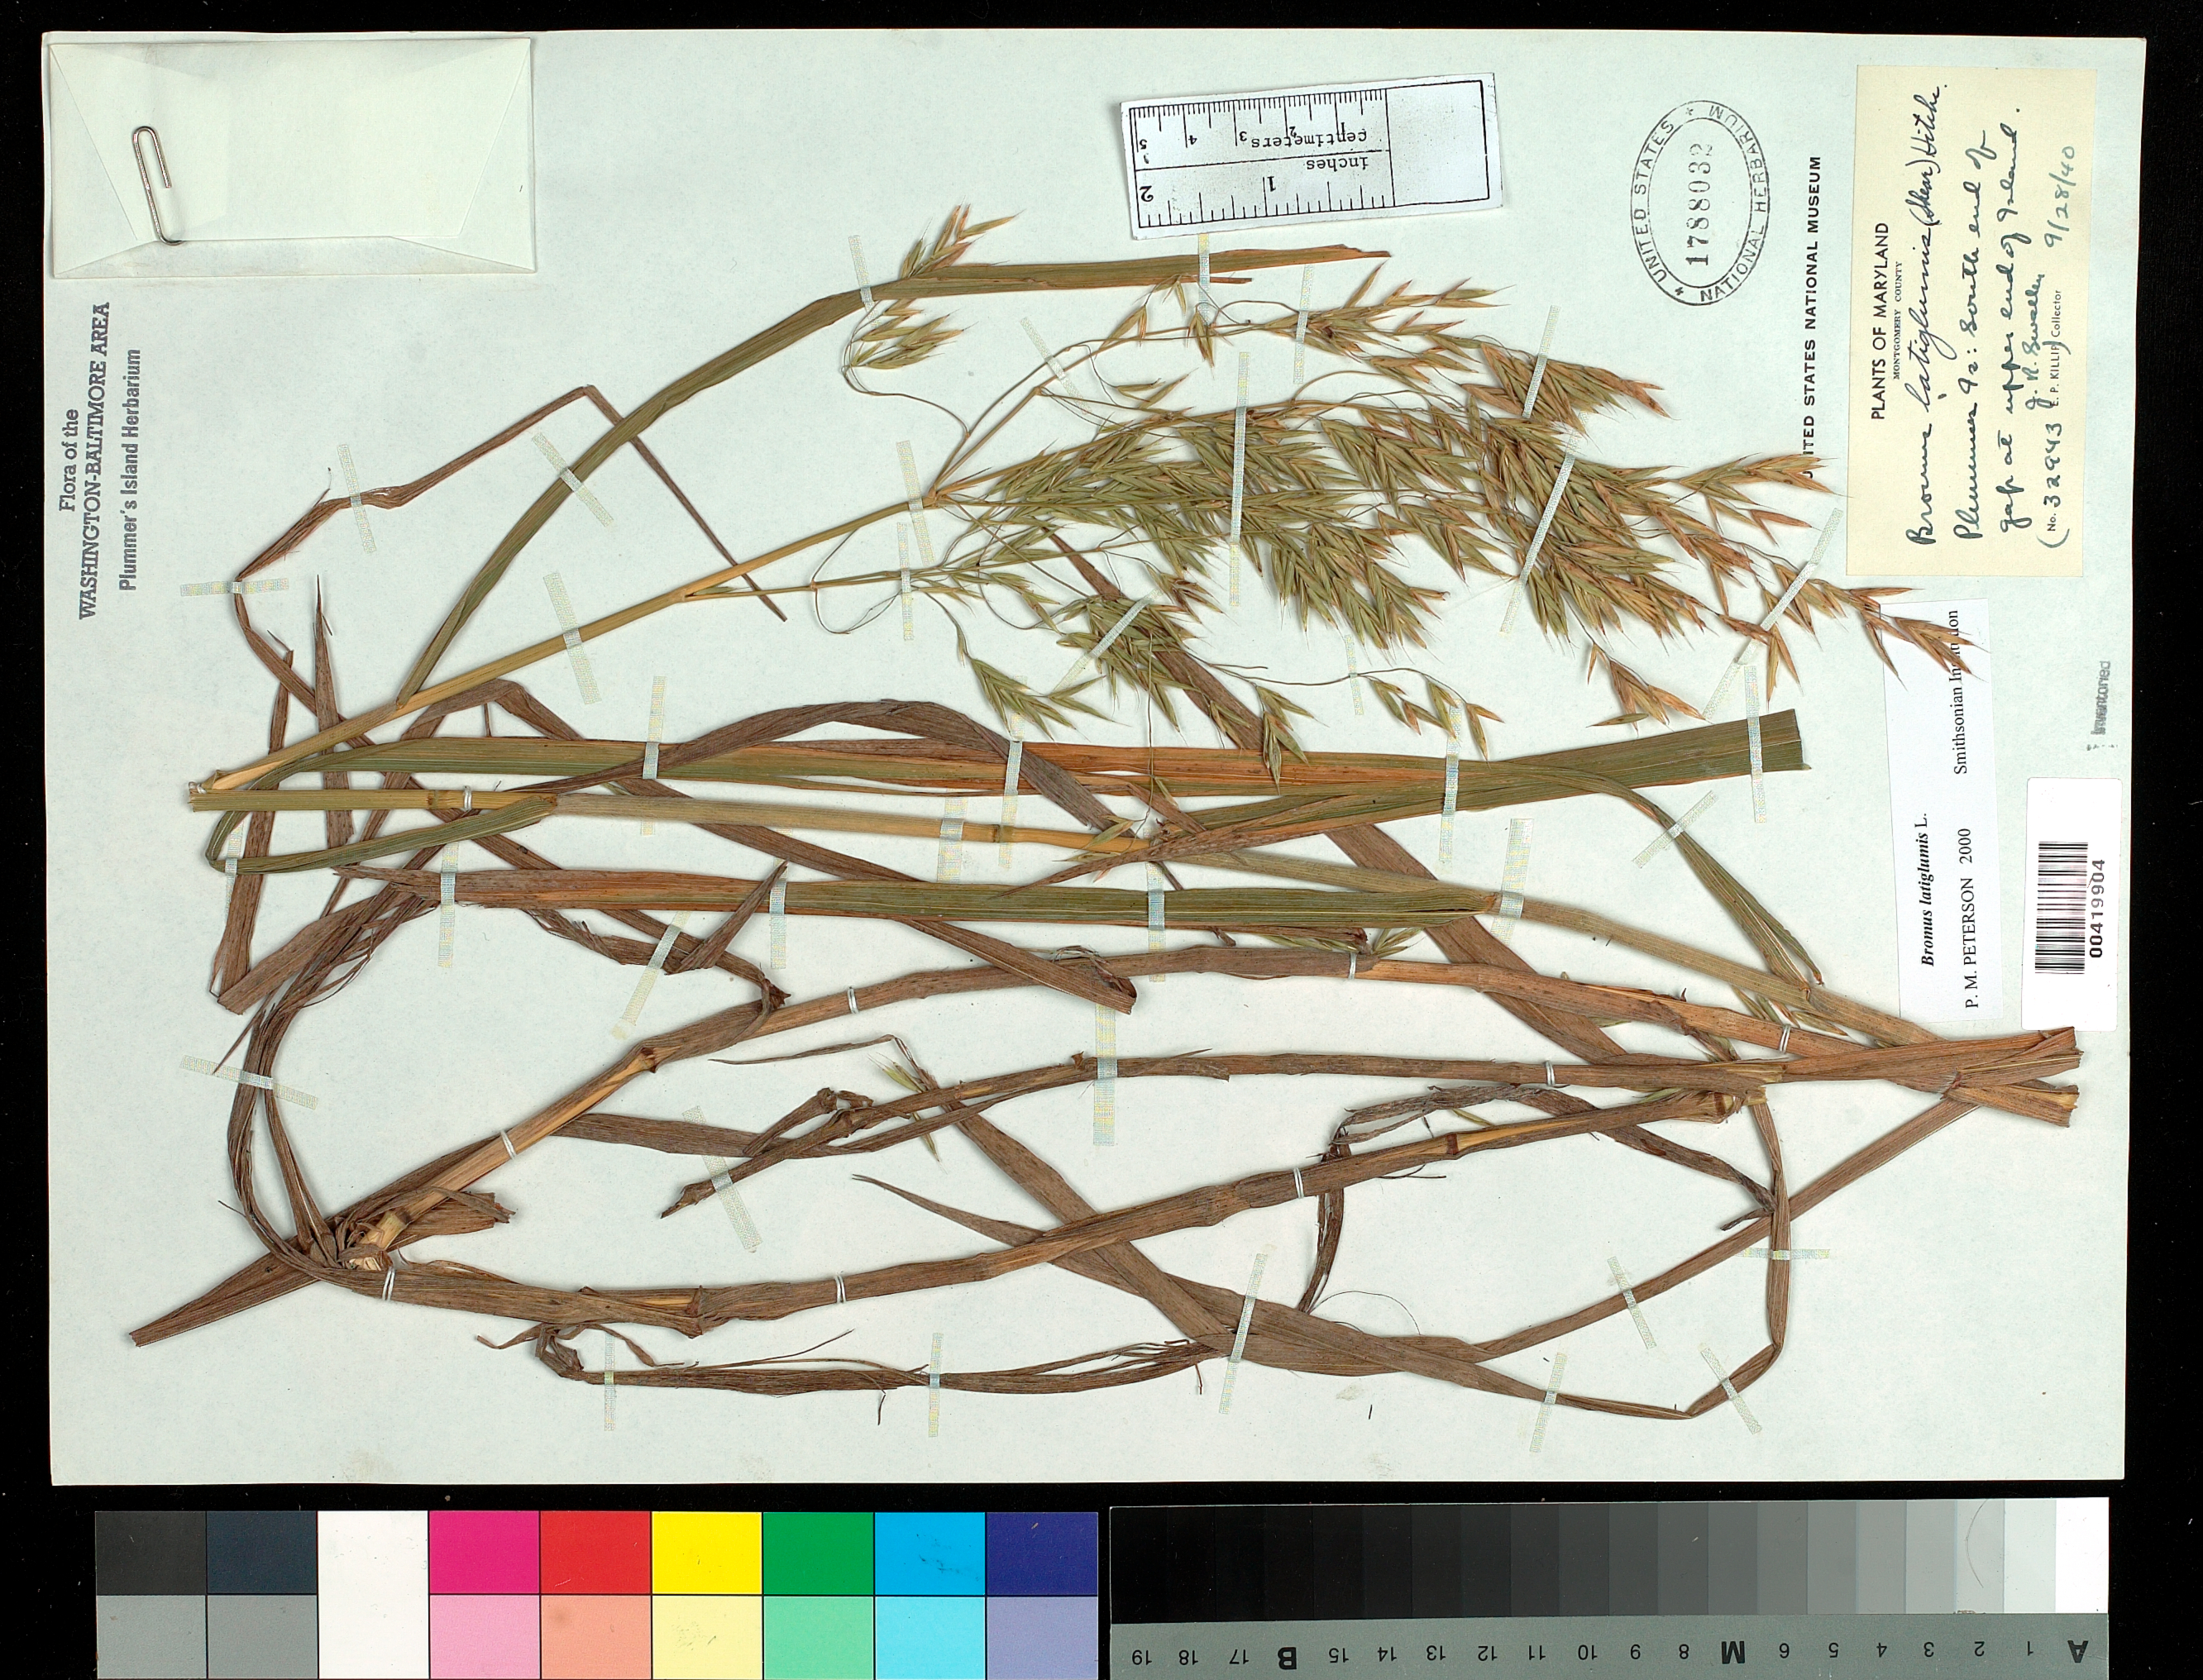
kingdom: Plantae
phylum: Tracheophyta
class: Liliopsida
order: Poales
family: Poaceae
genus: Bromus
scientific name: Bromus latiglumis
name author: (Scribn. ex Shear) Hitchc.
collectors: E. P. Killip & J. R. Swallen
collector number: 32943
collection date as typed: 28 Sep 1940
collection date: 1940-09-28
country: United States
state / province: Maryland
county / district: Montgomery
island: Plummers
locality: Plummer's Island; south end of gap at upper end C. & O. Canal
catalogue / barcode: US 1788032